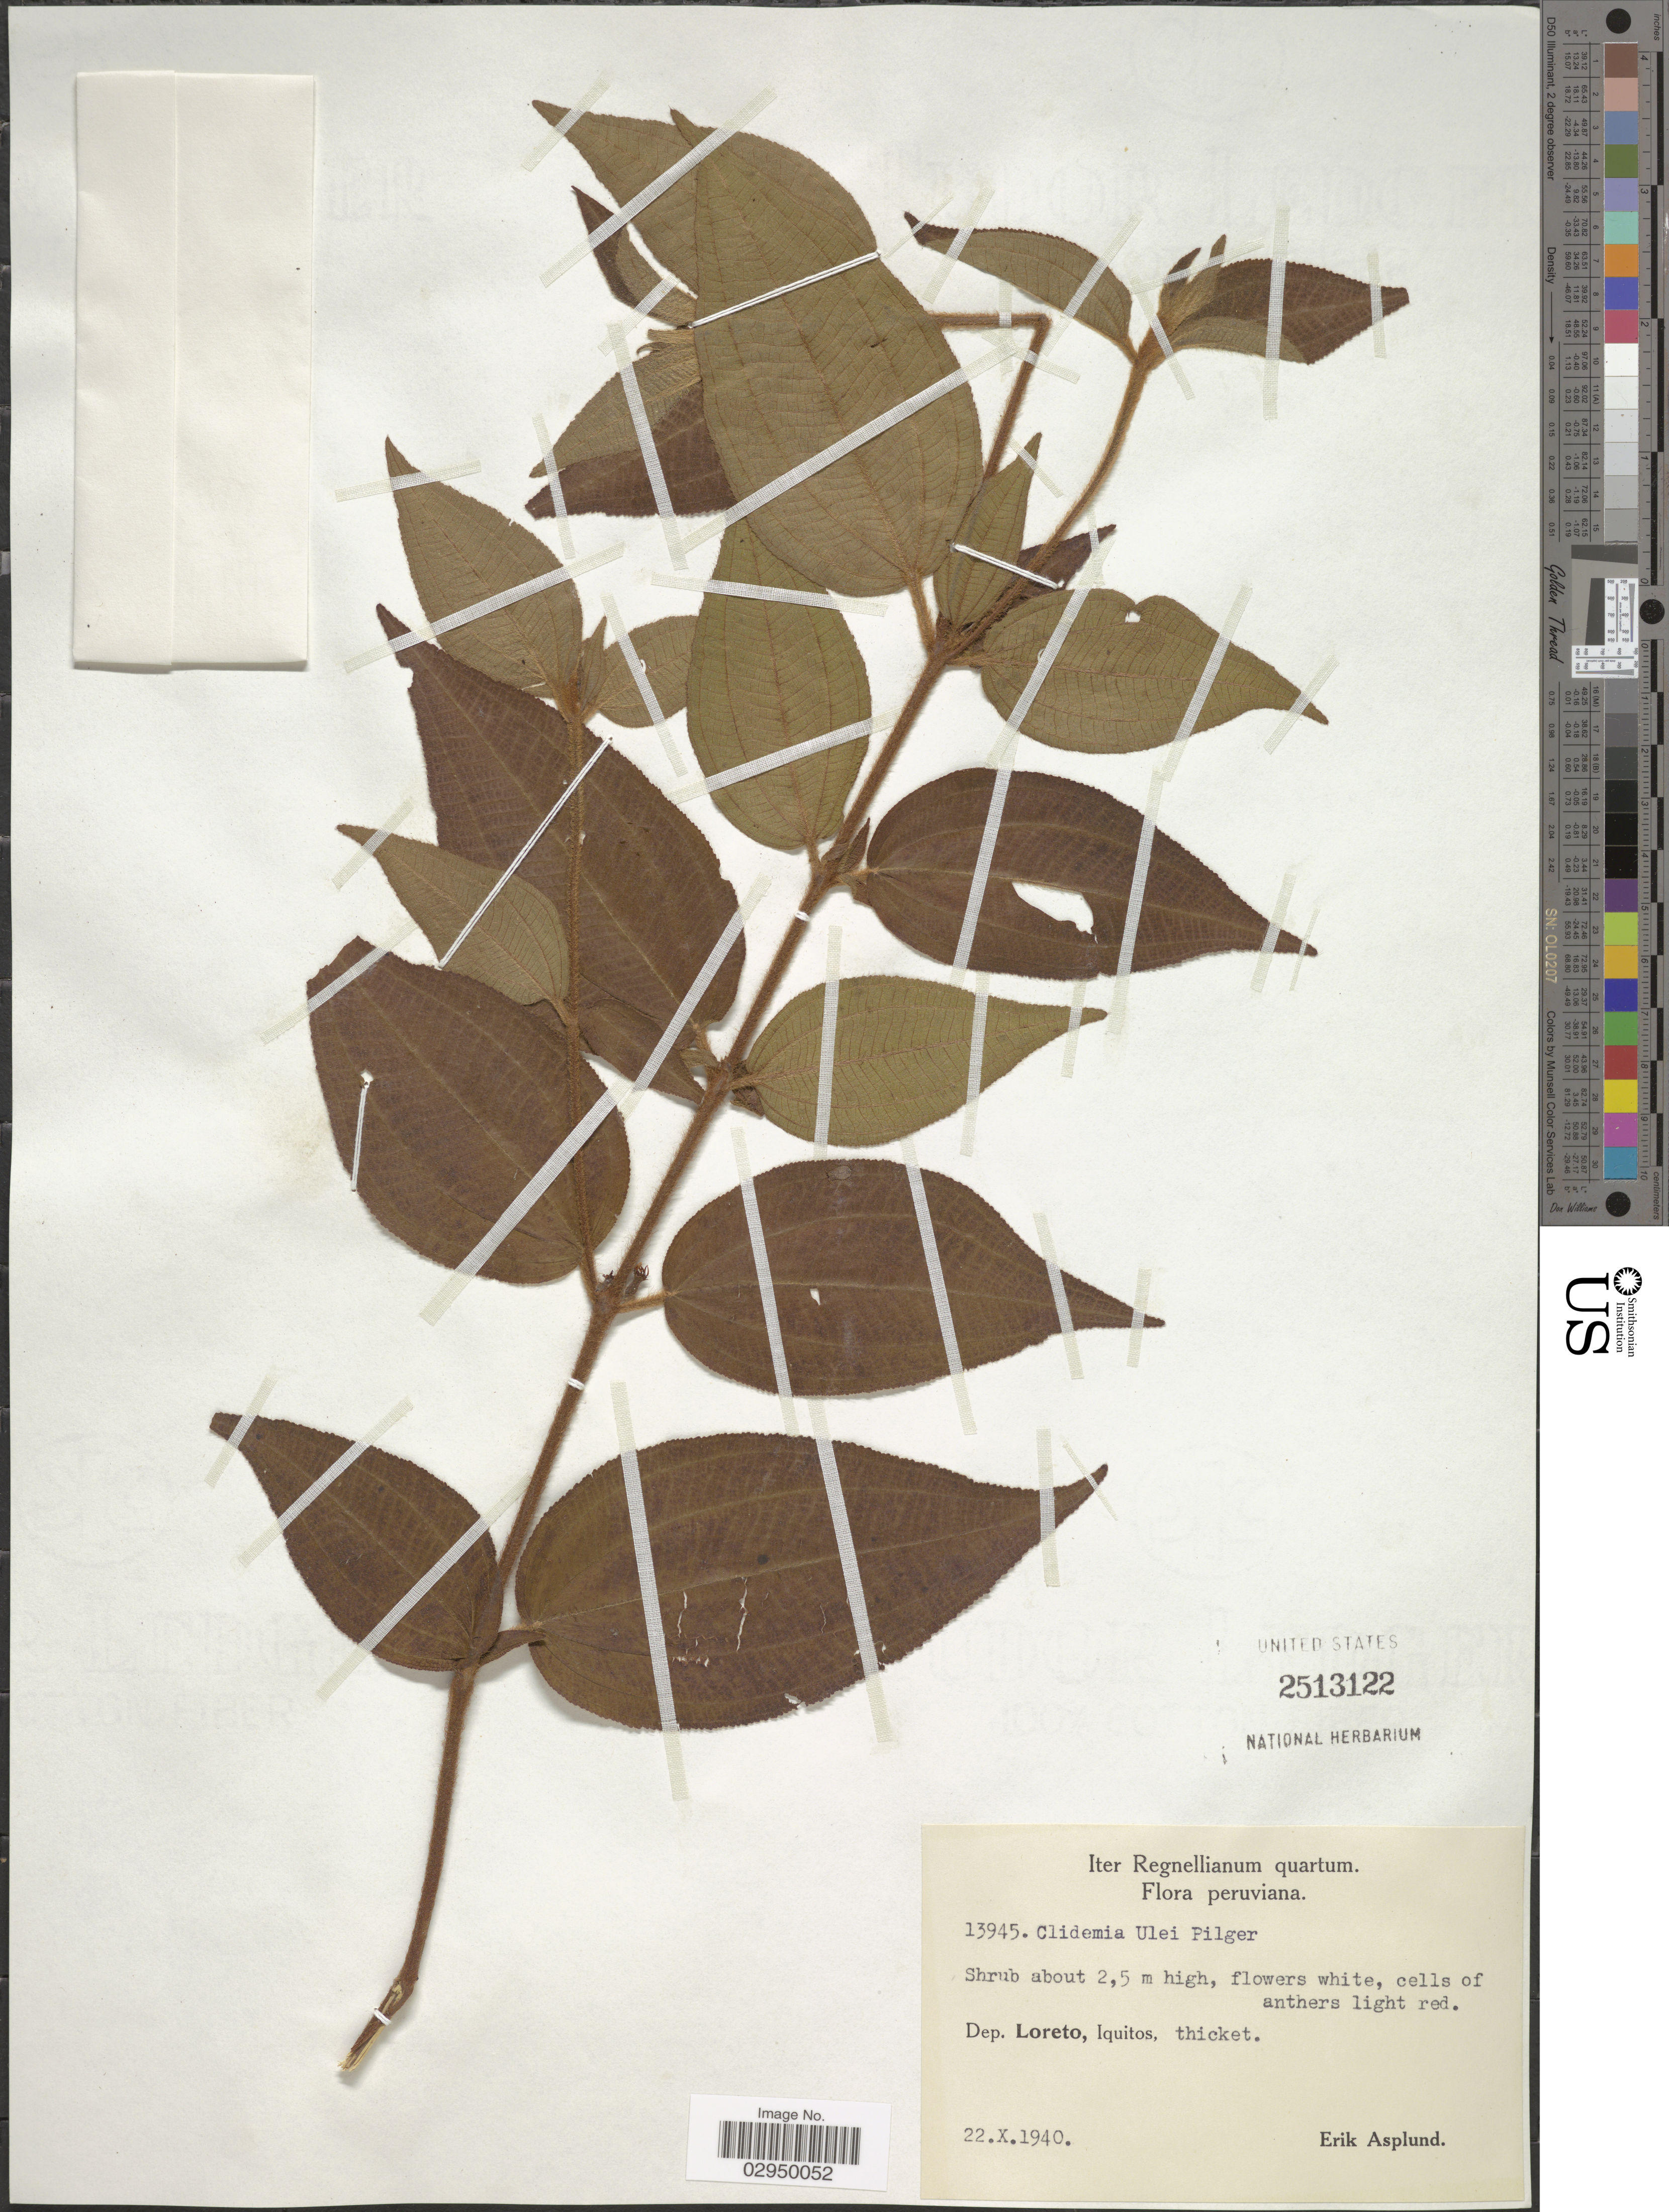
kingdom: Plantae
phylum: Tracheophyta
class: Magnoliopsida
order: Myrtales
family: Melastomataceae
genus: Clidemia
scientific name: Clidemia ulei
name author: Pilg.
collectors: E. Asplund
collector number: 13945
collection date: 1940-10-22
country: Peru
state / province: Loreto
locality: Dep. Loreto, Iquitos, thicket.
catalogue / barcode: US 2513122